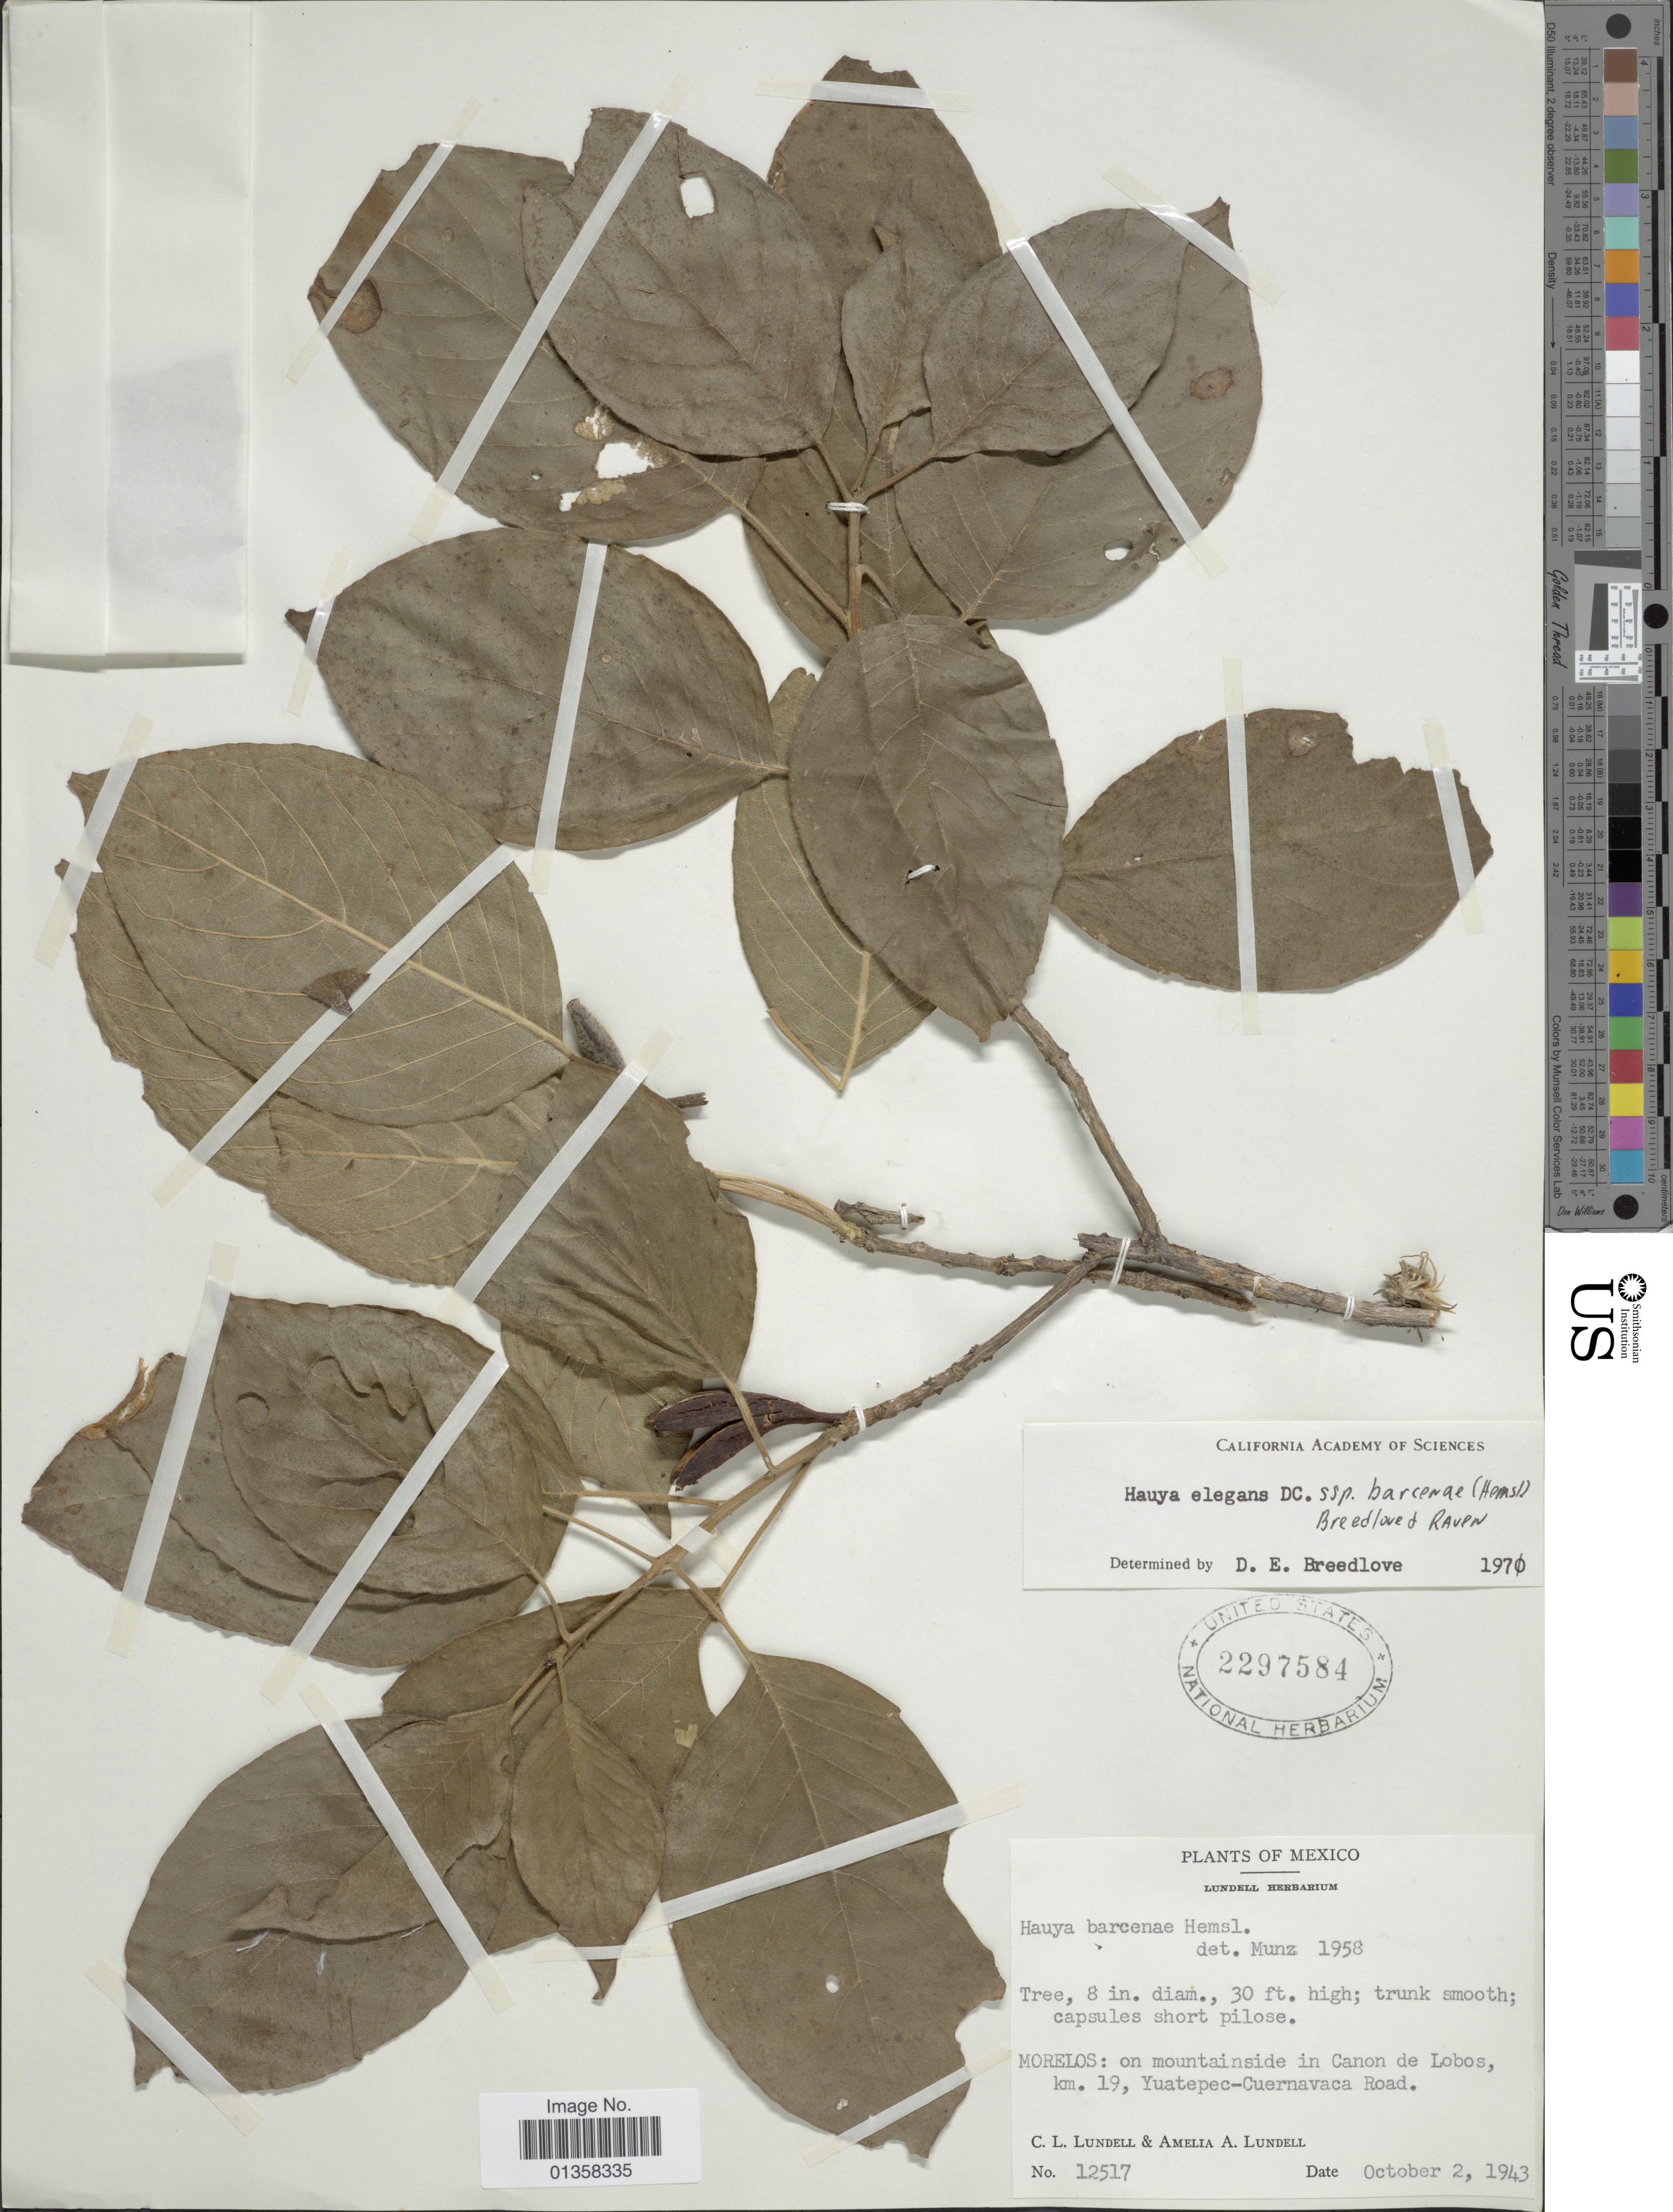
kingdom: Plantae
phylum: Tracheophyta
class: Magnoliopsida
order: Myrtales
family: Onagraceae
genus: Hauya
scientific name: Hauya elegans subsp. barcenae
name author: (Hemsl.) P.H. Raven & Breedlove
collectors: C. L. Lundell & A. A. Lundell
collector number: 12517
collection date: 1943-10-02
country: Mexico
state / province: Morelos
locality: On mountainside in Canon de Lobos, km. 19, Yuatepec-Cuernavaca Road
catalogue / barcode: US 2297584